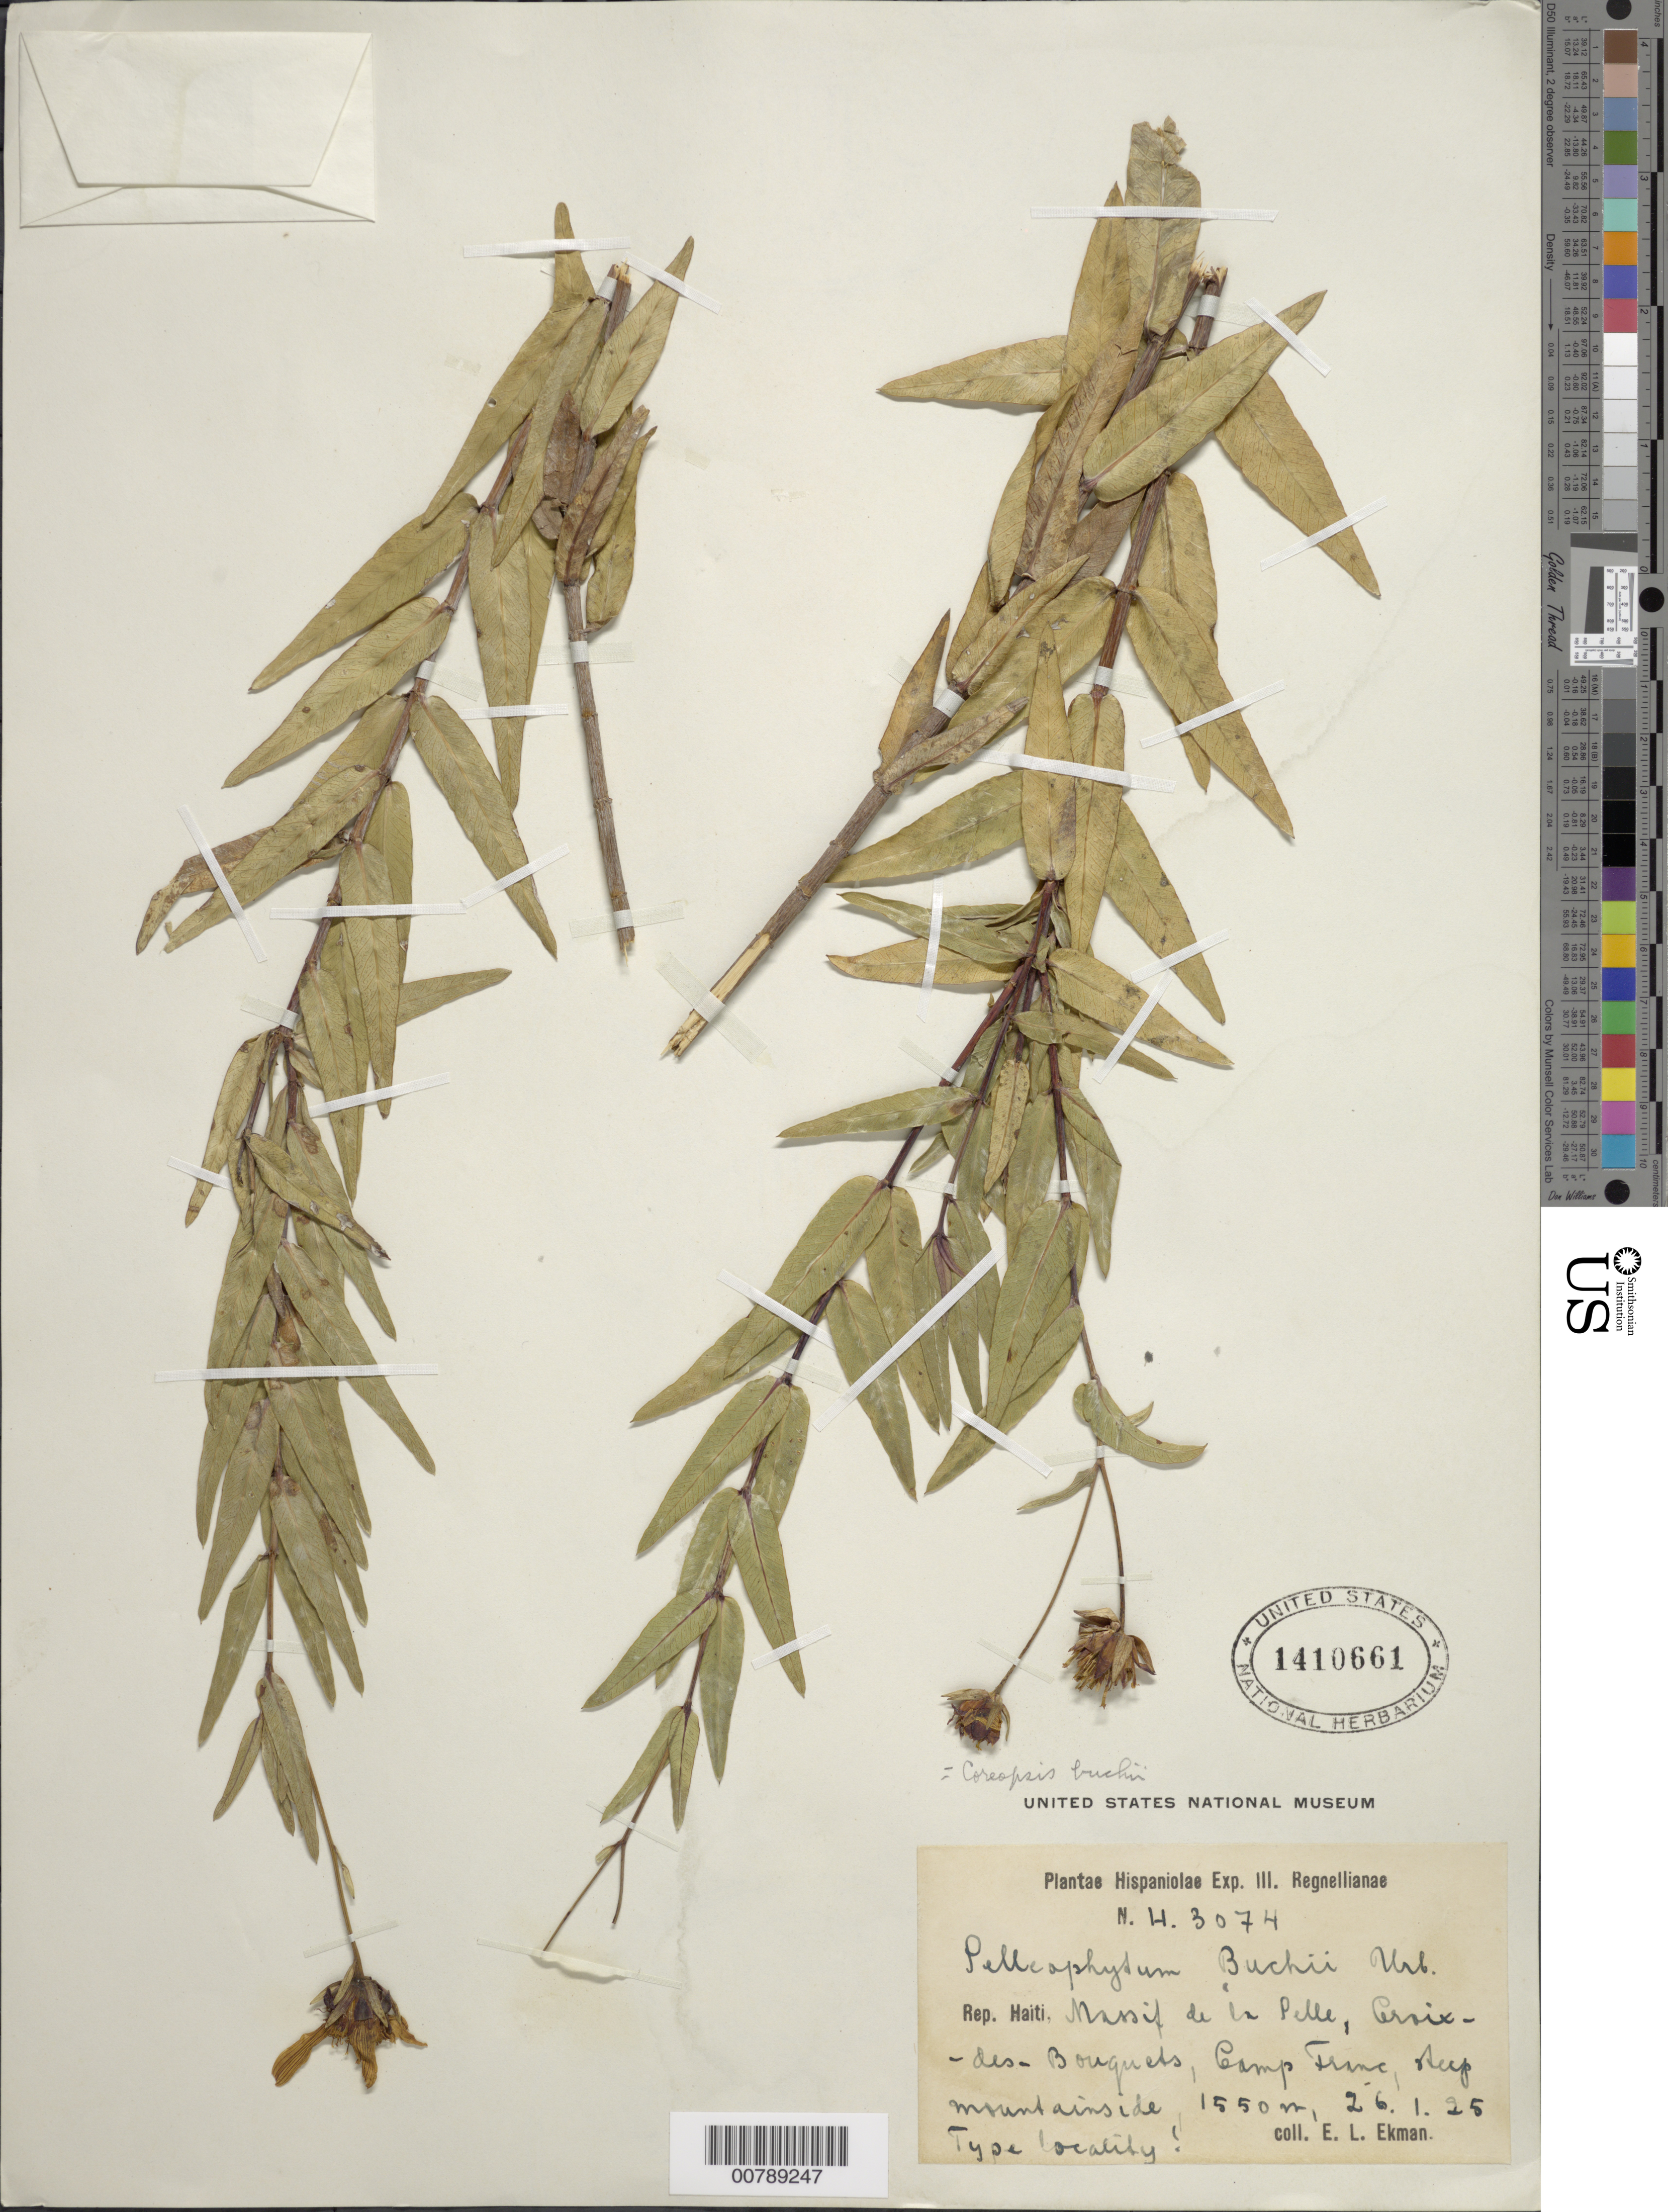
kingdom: Plantae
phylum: Tracheophyta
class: Magnoliopsida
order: Asterales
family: Asteraceae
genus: Coreopsis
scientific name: Coreopsis buchii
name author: (Urb.) S.F. Blake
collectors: E. L. Ekman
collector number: H 3074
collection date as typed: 26 Jan 1925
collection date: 1925-01-26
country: Haiti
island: Hispaniola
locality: Massif de la Selle, Croix-des-Bouquets, Camp Franc, steep mountainside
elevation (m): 1550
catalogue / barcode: US 1410661